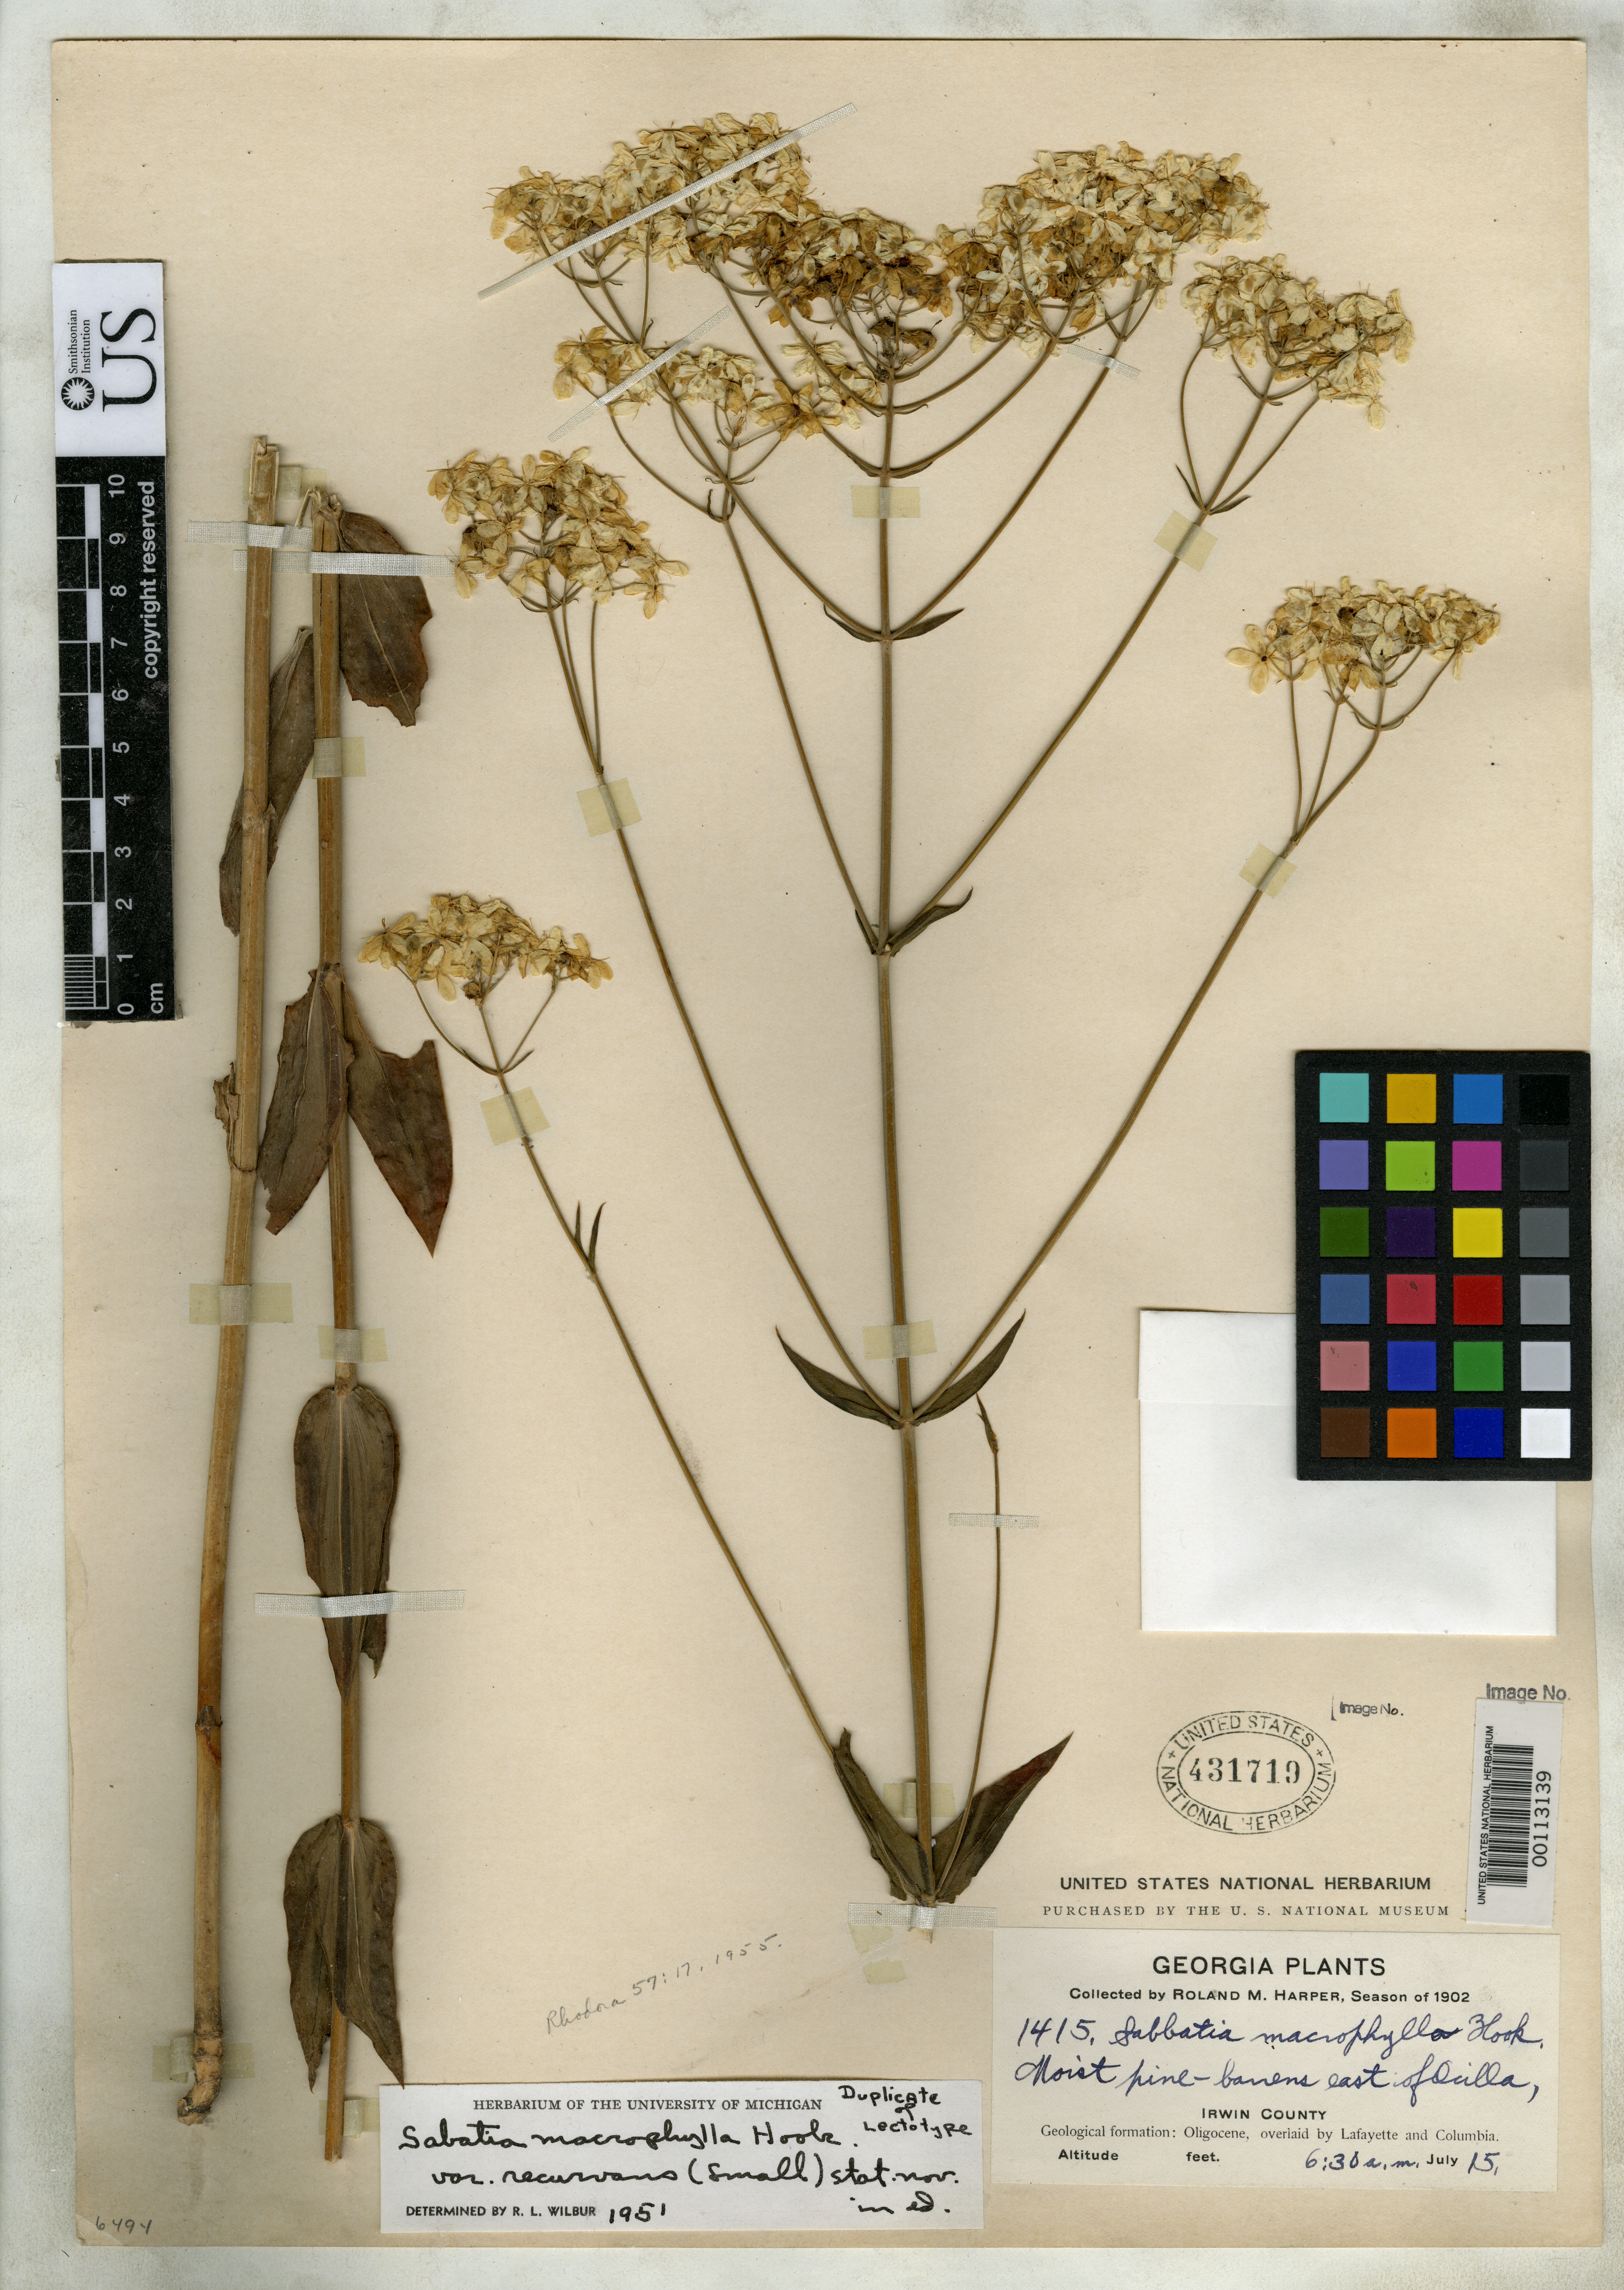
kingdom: Plantae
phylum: Tracheophyta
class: Magnoliopsida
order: Gentianales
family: Gentianaceae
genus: Sabatia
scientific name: Sabatia recurvans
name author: Small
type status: Isolectotype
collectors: R. M. Harper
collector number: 1415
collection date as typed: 15 Jul 1902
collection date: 1902-07-15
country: United States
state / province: Georgia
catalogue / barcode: US 431719